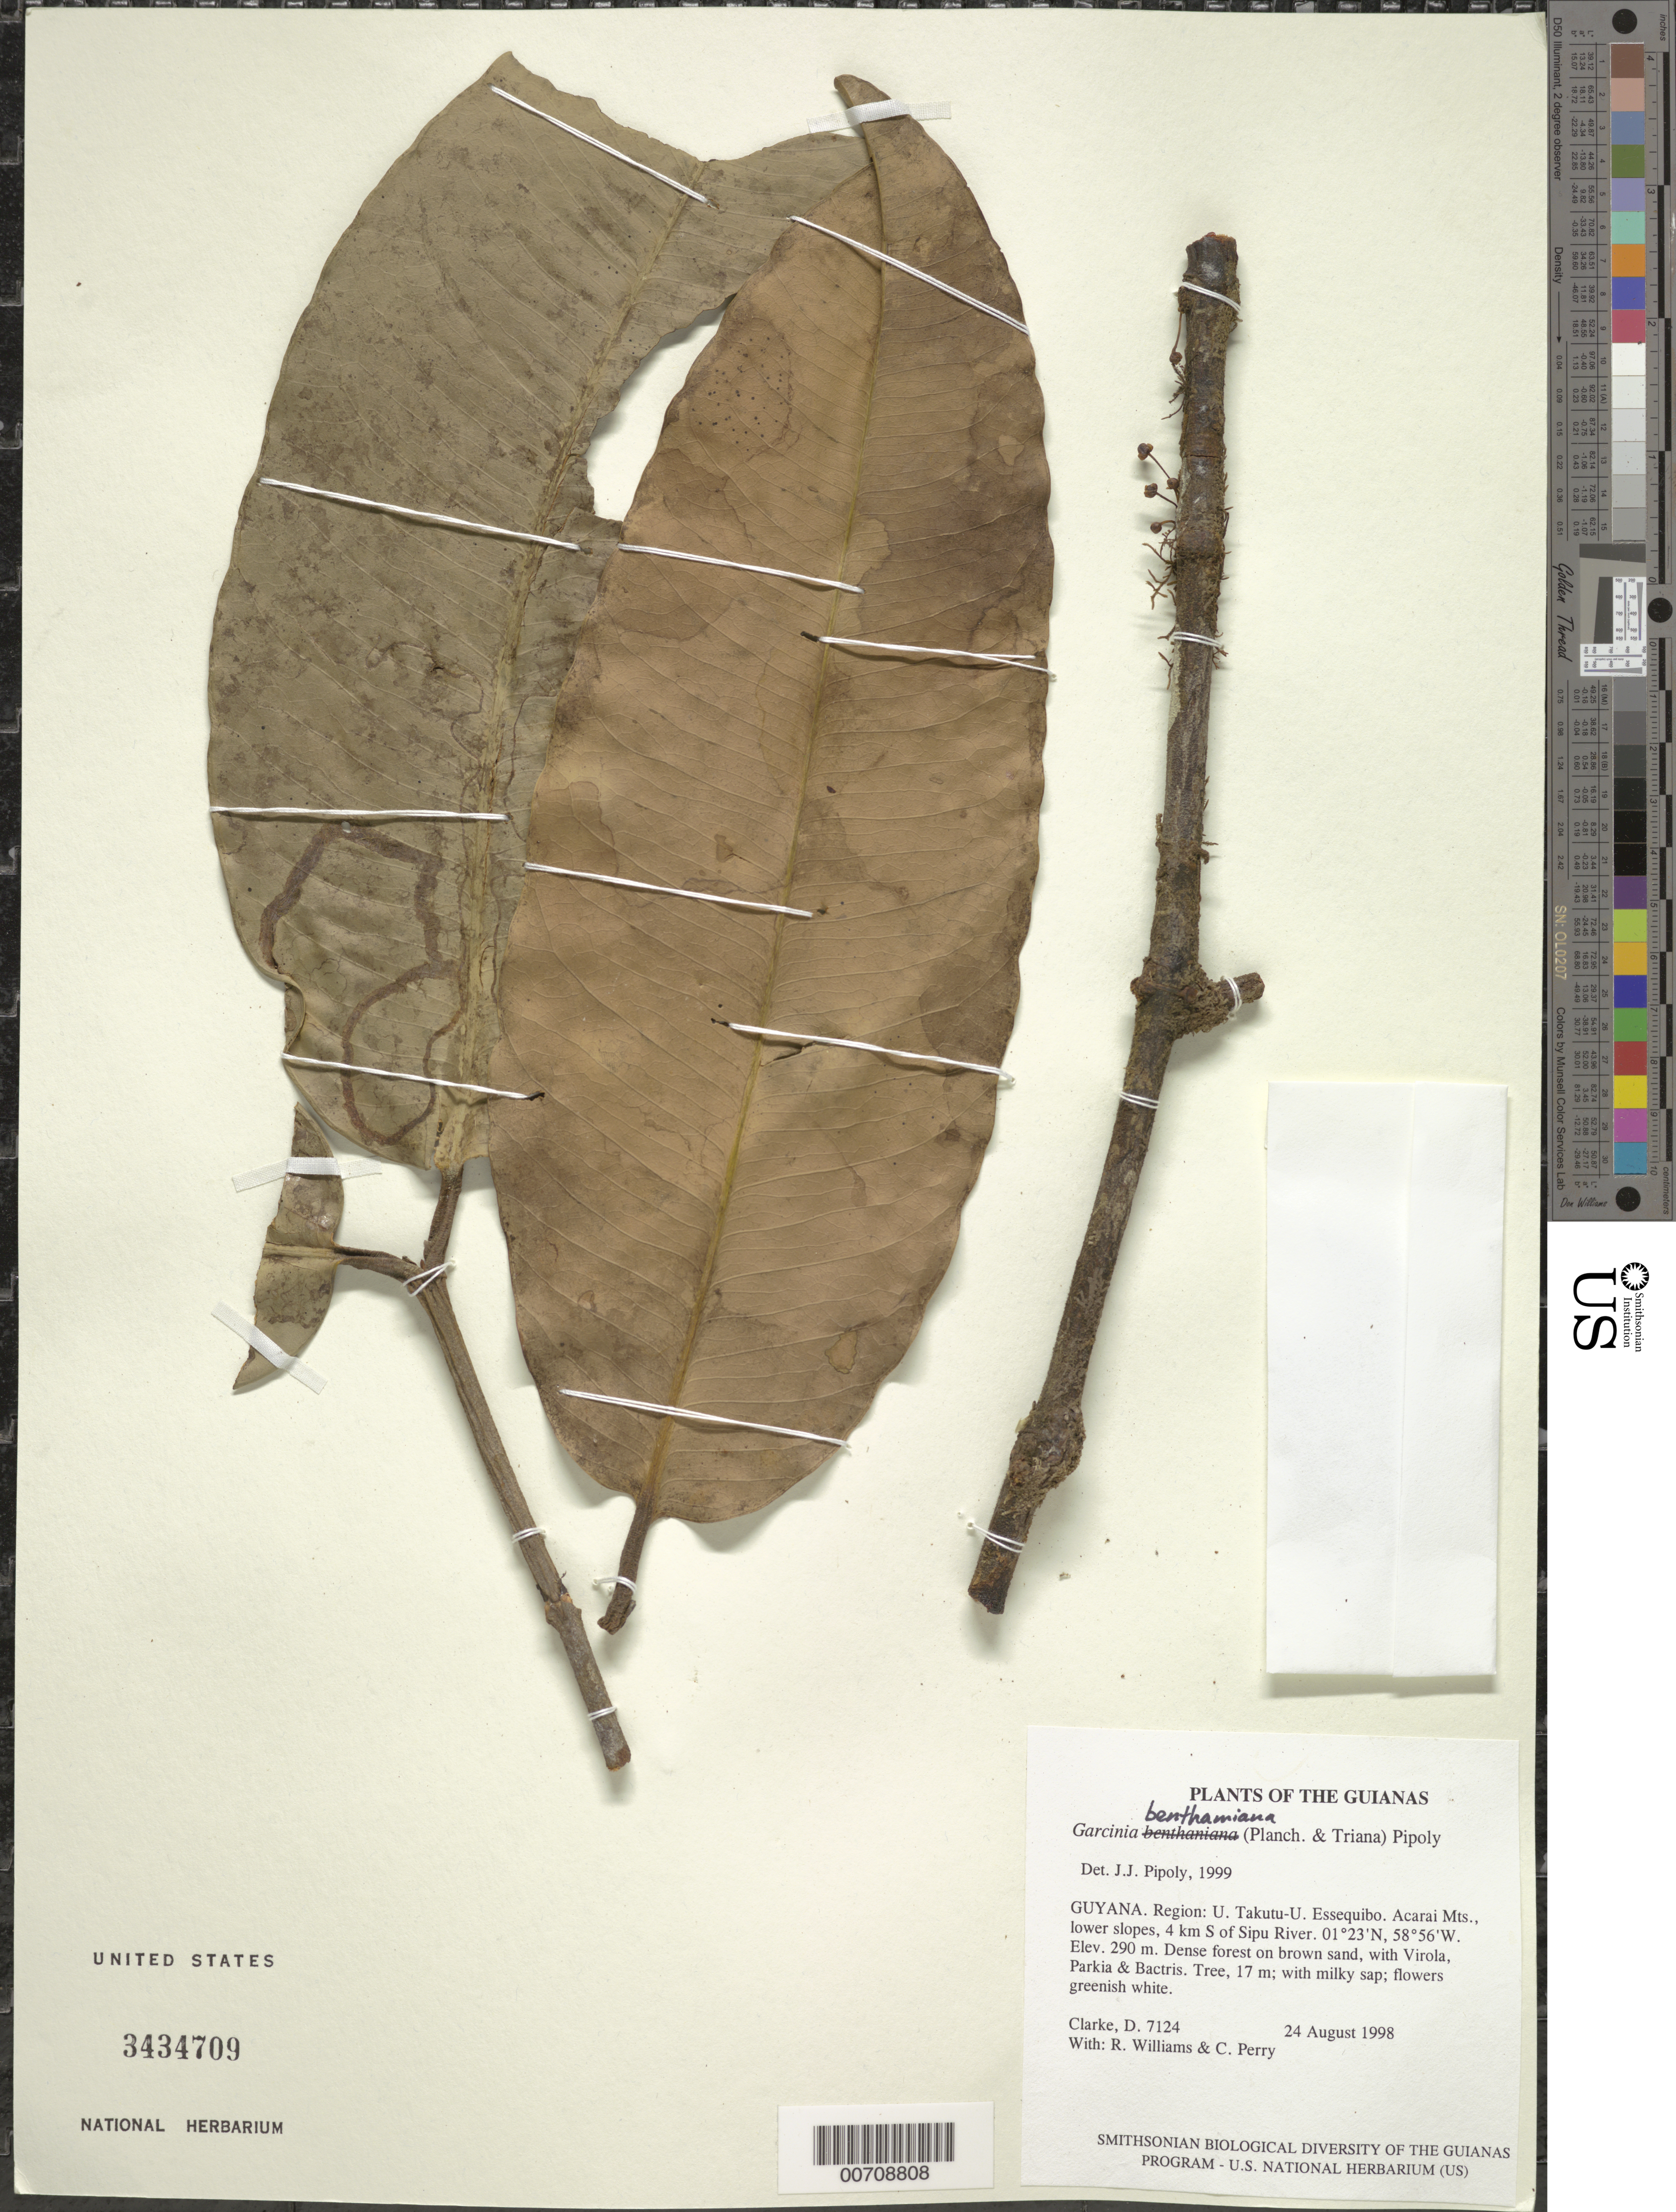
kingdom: Plantae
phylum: Tracheophyta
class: Magnoliopsida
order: Malpighiales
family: Clusiaceae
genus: Garcinia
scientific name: Garcinia benthamiana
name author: (Planch. & Triana) Pipoly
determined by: Pipoly, J. J., III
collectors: H. D. Clarke, R. Williams & C. Perry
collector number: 7124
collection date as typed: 24 August 1998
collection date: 1998-08-24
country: Guyana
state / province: U. Takutu-U. Essequibo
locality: Acarai Mts., lower slopes, 4 km S of Sipu River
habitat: Dense forest on brown sand, with Virola, Parkia & Bactris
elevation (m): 290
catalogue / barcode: US 3434709